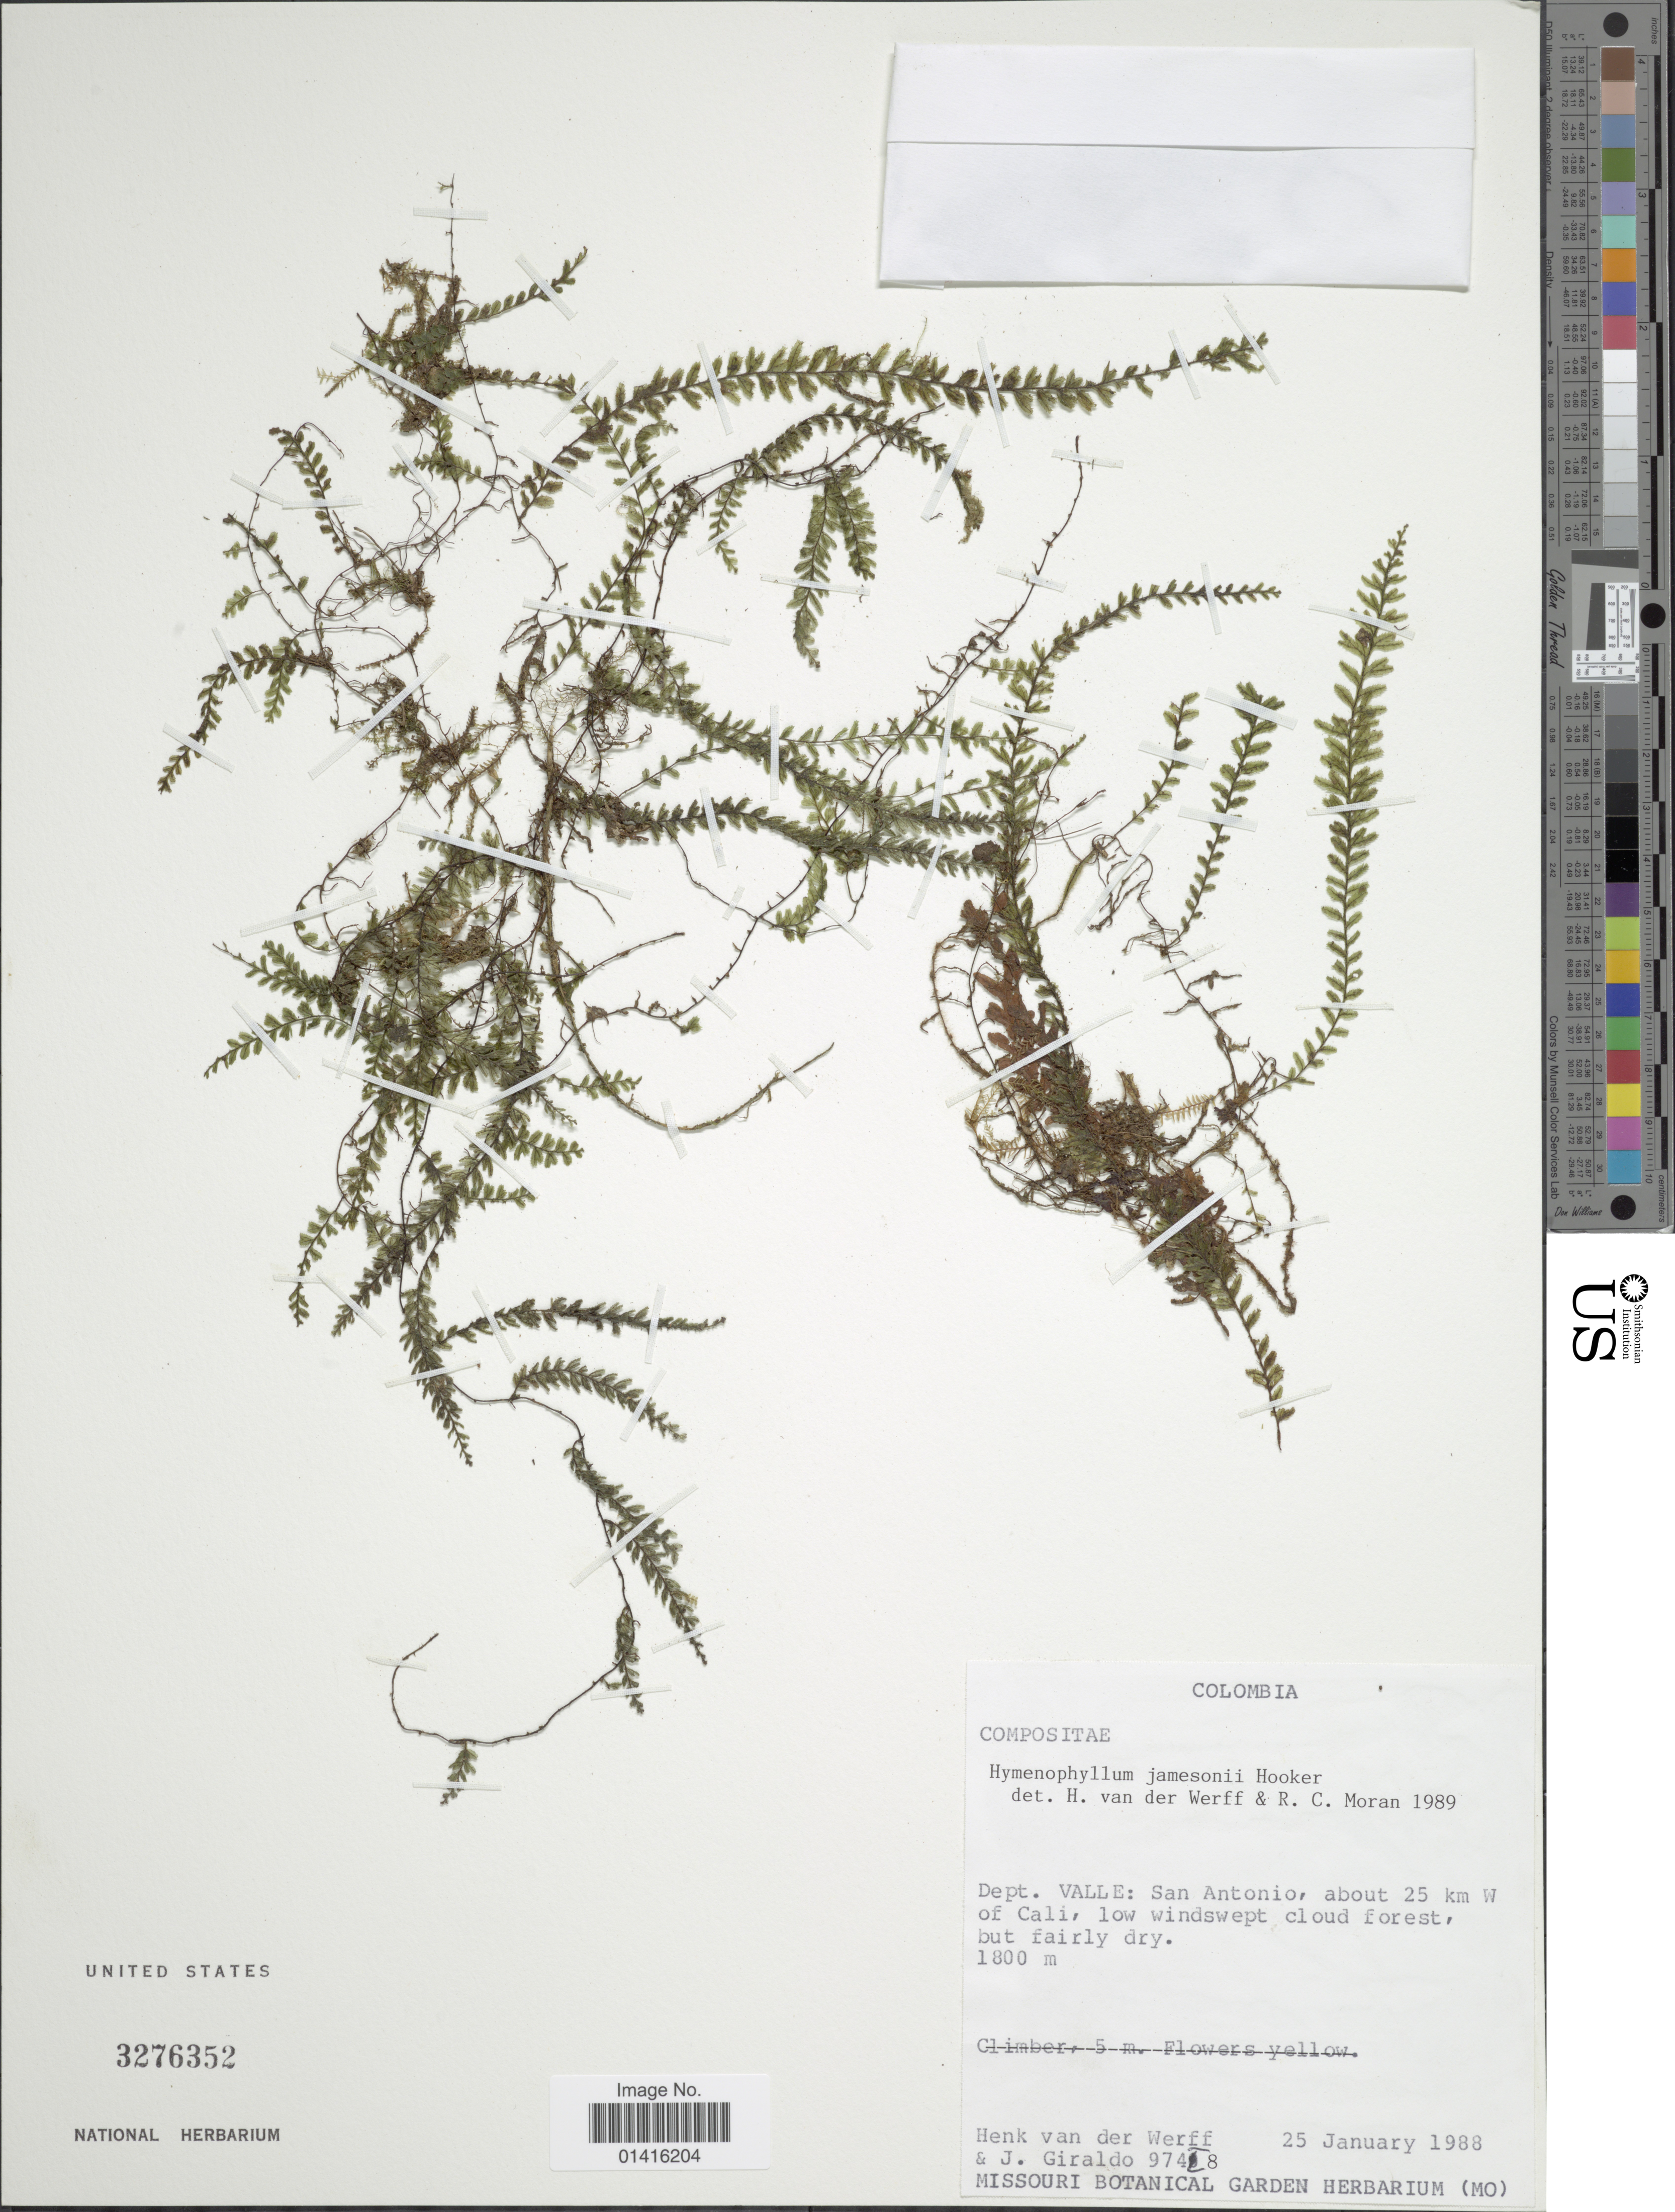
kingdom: Plantae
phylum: Tracheophyta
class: Polypodiopsida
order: Hymenophyllales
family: Hymenophyllaceae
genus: Hymenophyllum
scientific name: Hymenophyllum jamesonii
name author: Hook.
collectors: H. van der Werff & J. Giraldo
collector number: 97418*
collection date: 1988-01-25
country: Colombia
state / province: Valle del Cauca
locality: Dept. Valle: San Antonio, about 25 km W of Cali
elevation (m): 1800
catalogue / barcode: US 3276352